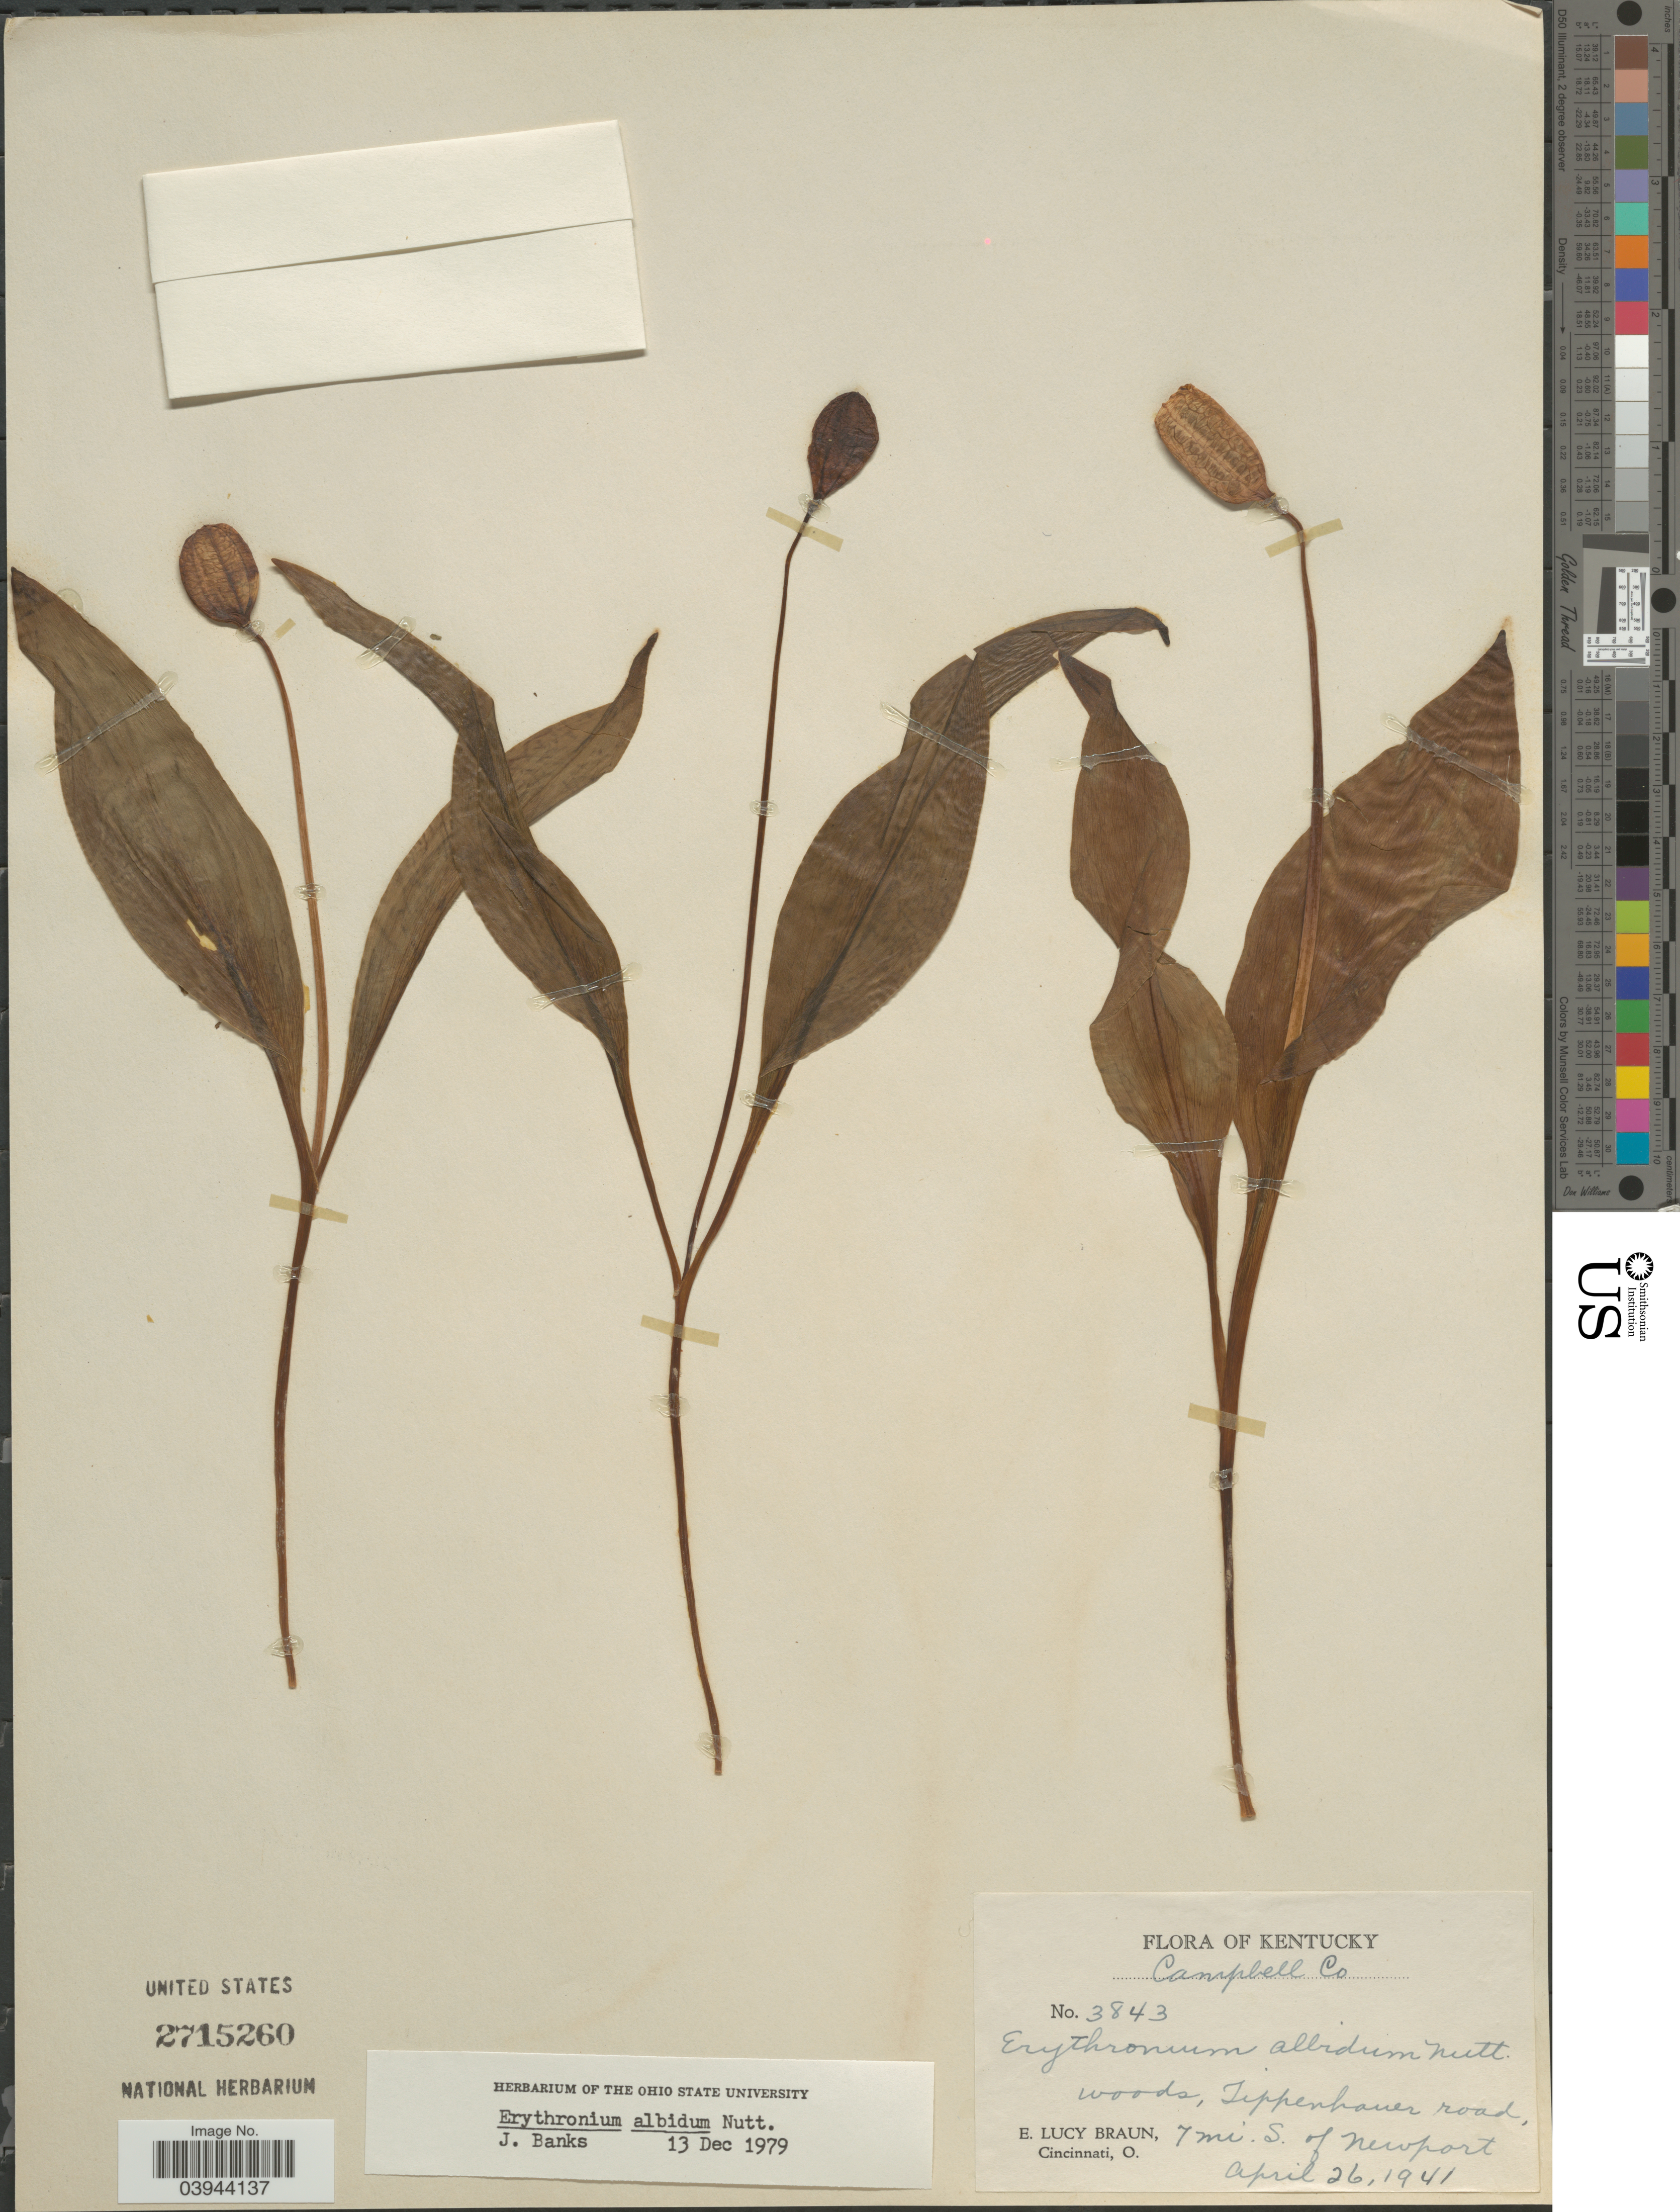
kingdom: Plantae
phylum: Tracheophyta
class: Liliopsida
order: Liliales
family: Liliaceae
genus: Erythronium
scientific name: Erythronium albidum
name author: Nutt.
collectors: E. L. Braun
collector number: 3843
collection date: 1941-04-26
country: United States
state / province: Kentucky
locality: Cambell Co. Tippenhaver road, 7 mi. S. of Newport.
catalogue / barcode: US 2715260